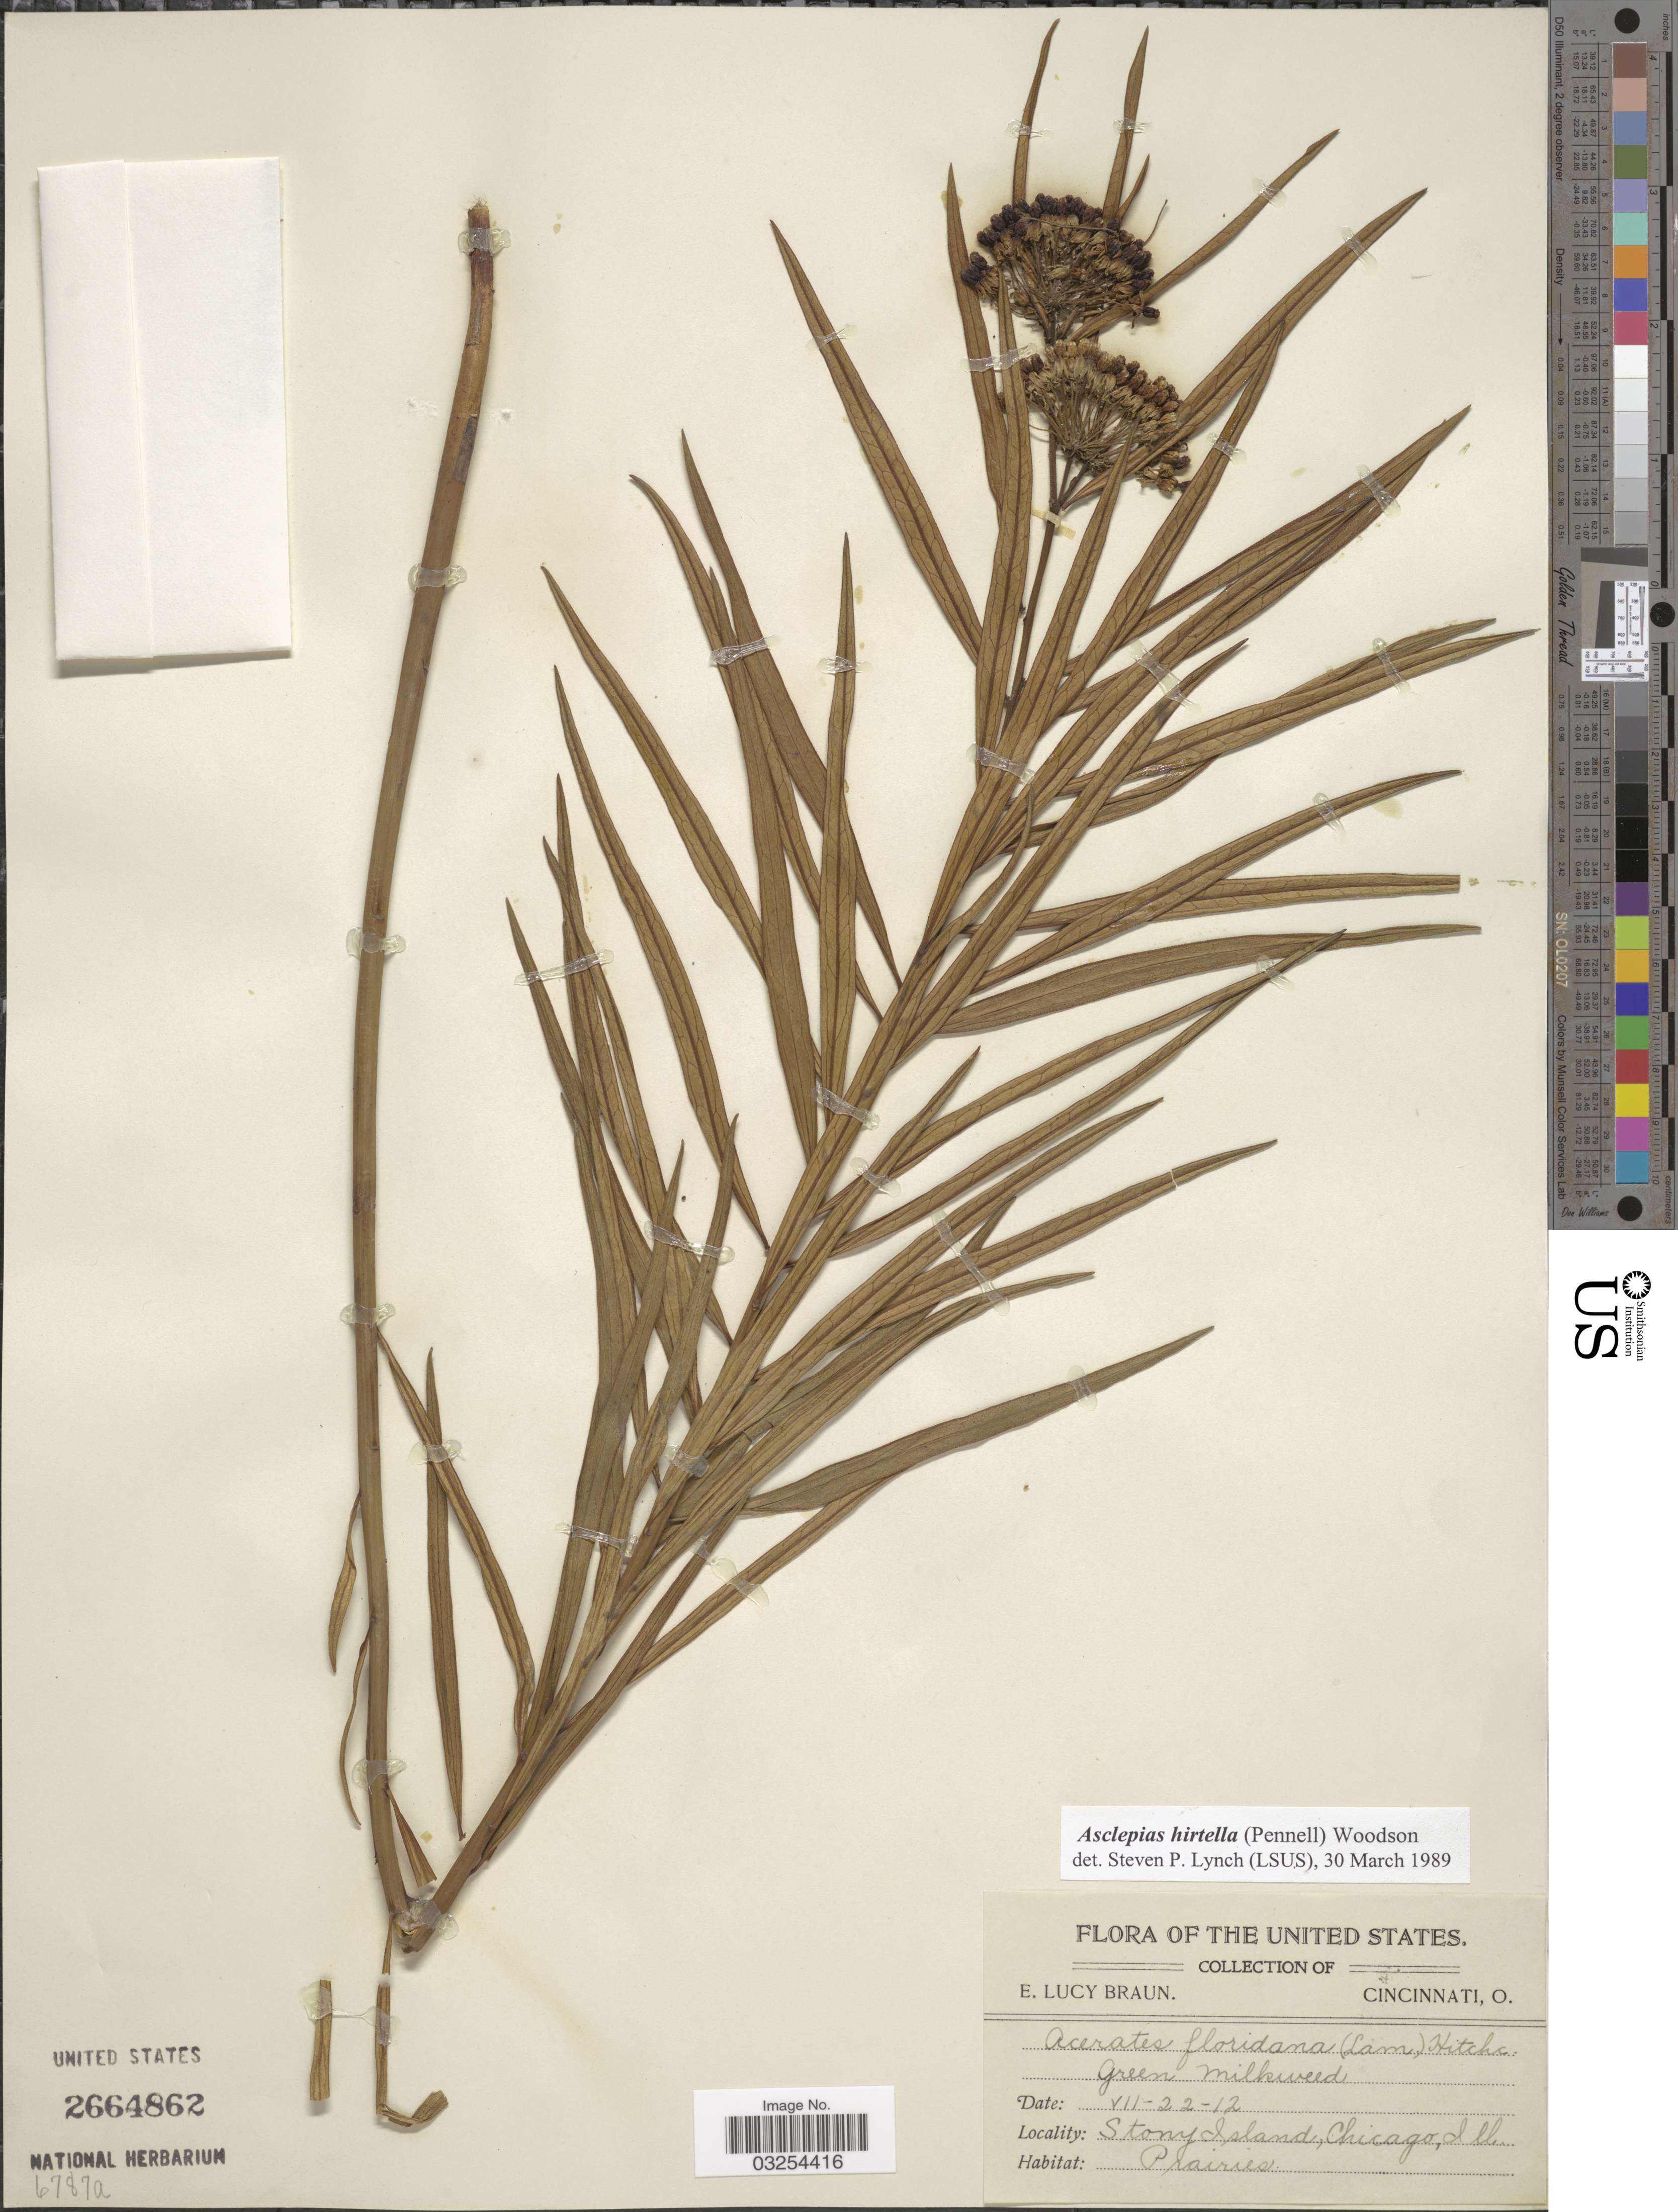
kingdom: Plantae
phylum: Tracheophyta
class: Magnoliopsida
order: Gentianales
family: Apocynaceae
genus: Asclepias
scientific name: Asclepias hirtella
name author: (Pennell) Woodson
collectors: E. Braun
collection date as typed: Transcribed d/m/y: 22/7/12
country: United States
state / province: Illinois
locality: Stony Island, Chicago.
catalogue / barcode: US 2664862